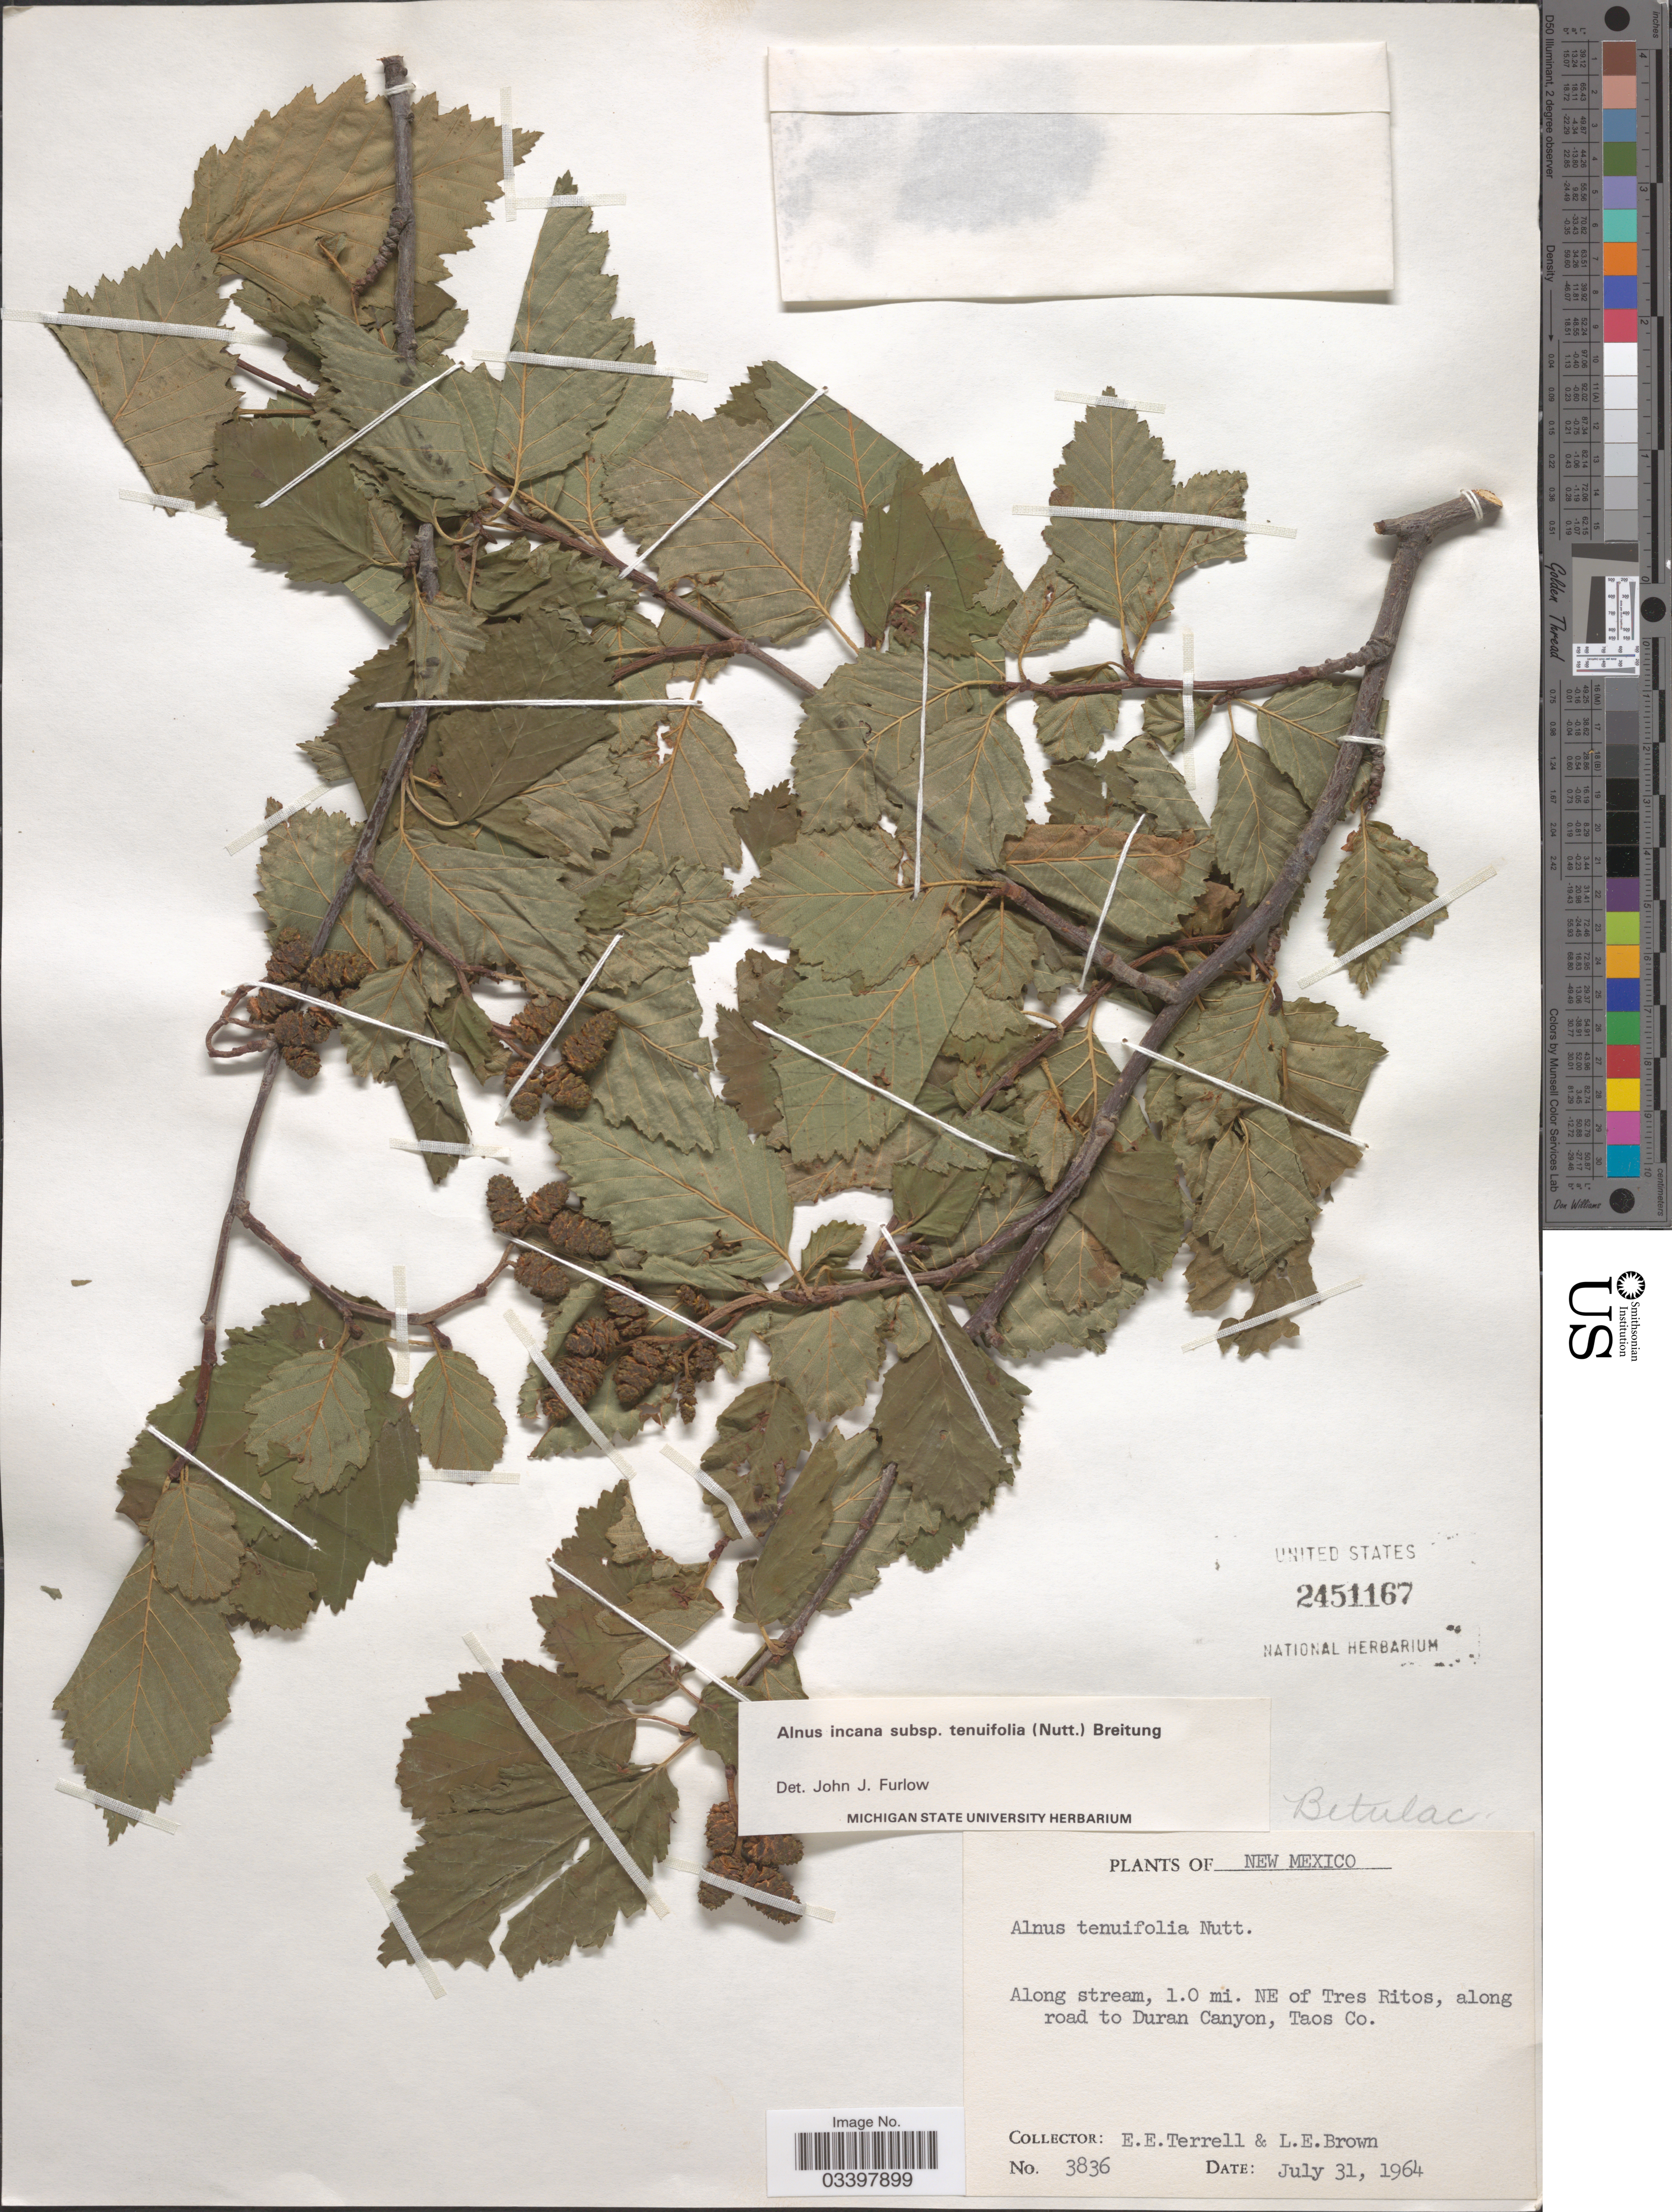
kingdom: Plantae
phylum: Tracheophyta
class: Magnoliopsida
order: Fagales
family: Betulaceae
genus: Alnus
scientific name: Alnus incana subsp. tenuifolia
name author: (Nutt.) Breitung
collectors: E. E. Terrell & L. E. Brown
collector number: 3836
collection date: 1964-07-31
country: United States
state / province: New Mexico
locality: Along stream, 1.0 mi. NE of Tres Ritos, along road to Duran Canyon, Taos Co.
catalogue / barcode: US 2451167